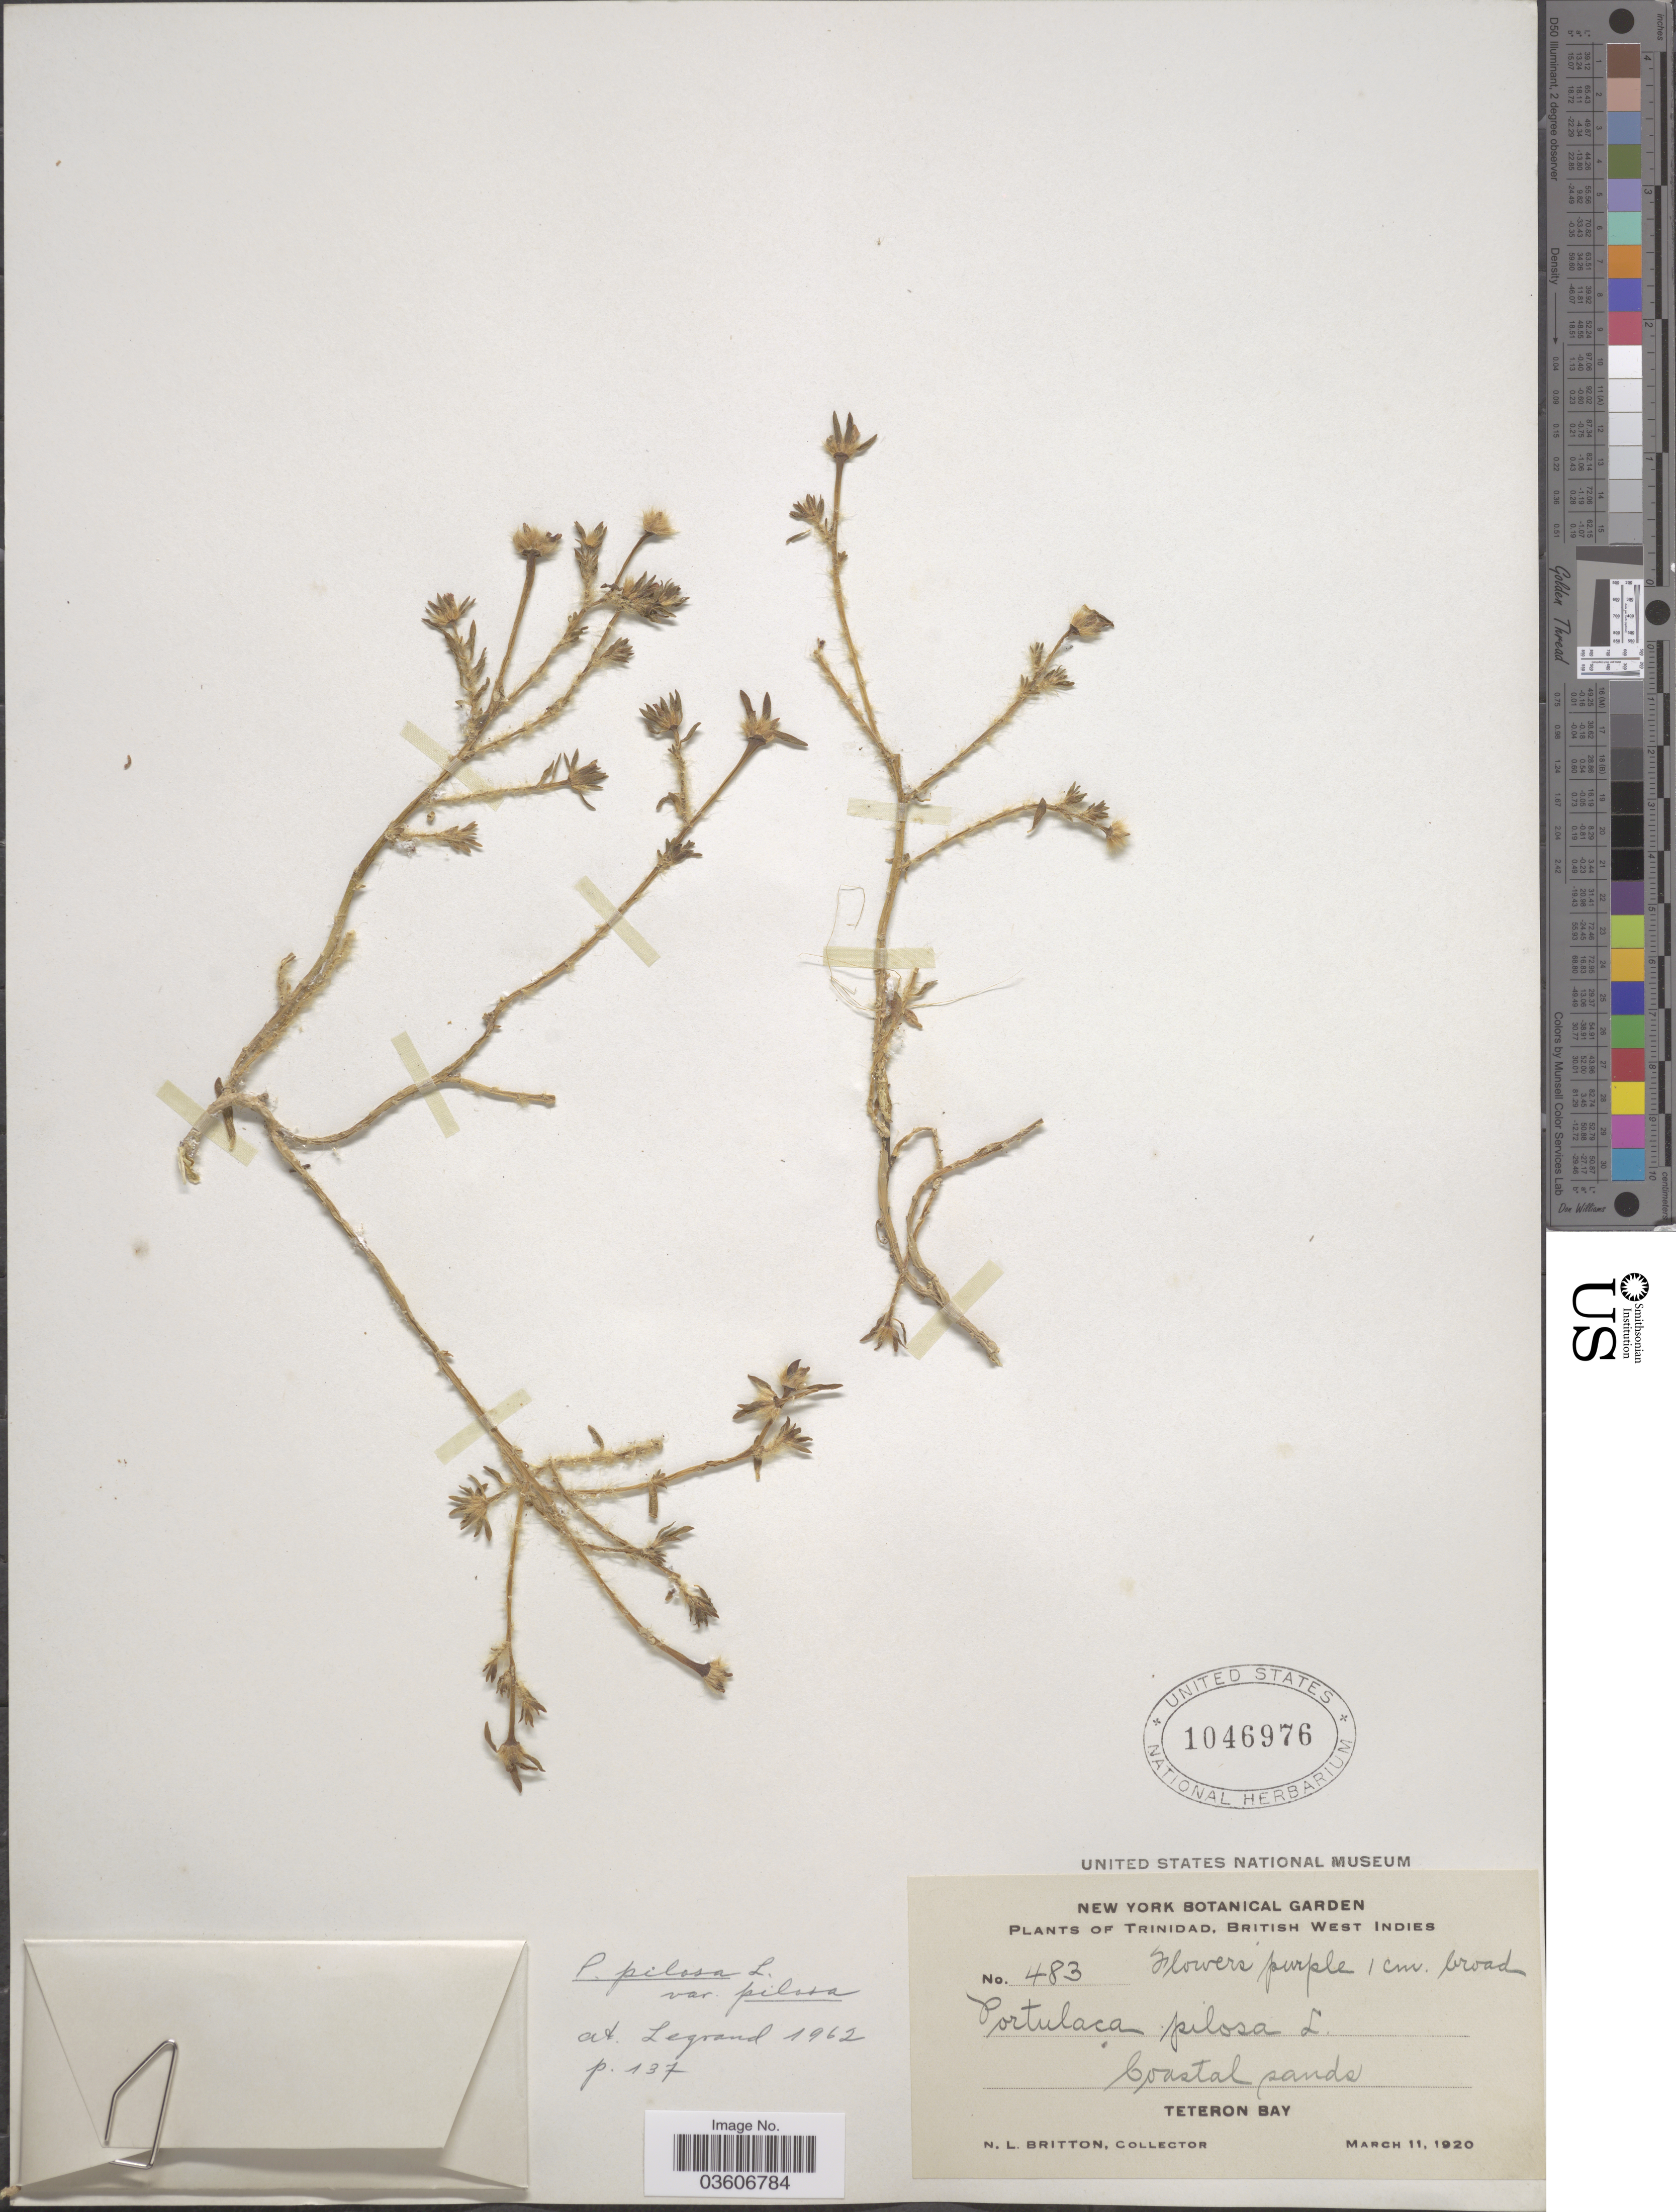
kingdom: Plantae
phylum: Tracheophyta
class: Magnoliopsida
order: Caryophyllales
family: Portulacaceae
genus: Portulaca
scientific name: Portulaca pilosa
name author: L.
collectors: N. Britton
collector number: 483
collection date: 1920-03-11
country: Trinidad and Tobago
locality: Trinidad, British West Indies. Coastal sands. Teteron Bay.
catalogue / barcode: US 1046976